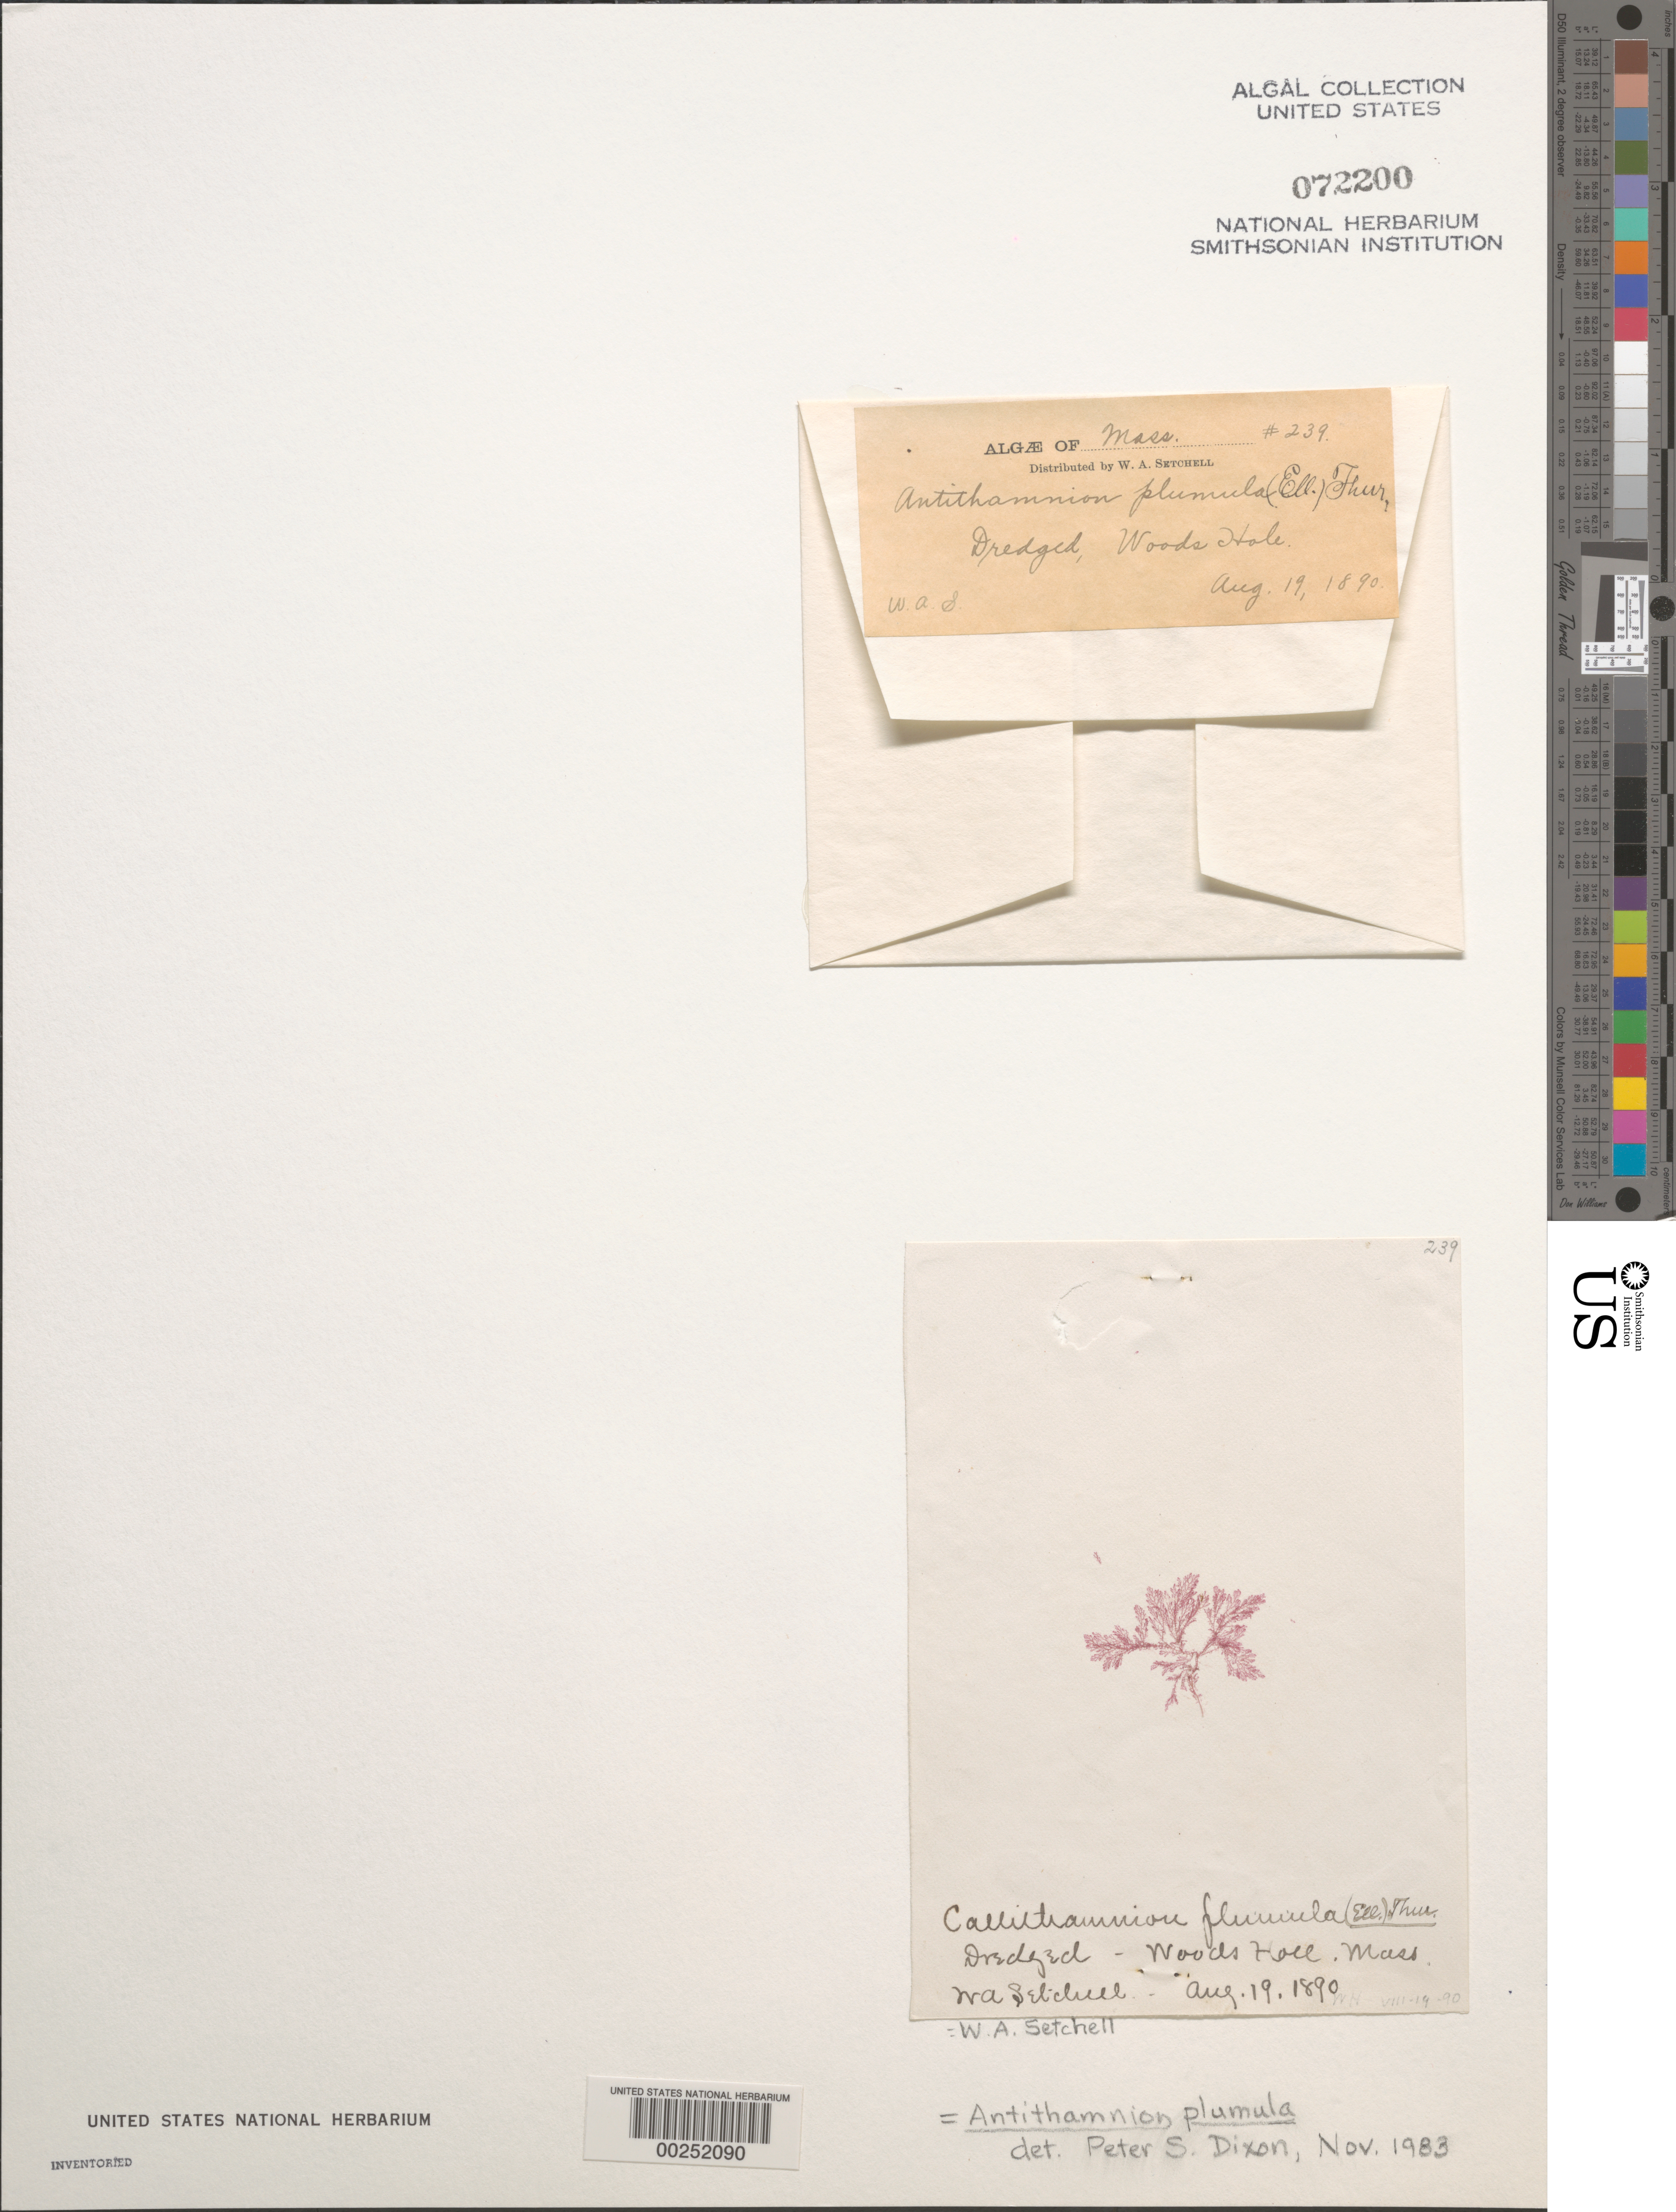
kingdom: Plantae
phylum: Rhodophyta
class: Florideophyceae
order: Ceramiales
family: Ceramiaceae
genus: Pterothamnion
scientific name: Pterothamnion plumula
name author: (J. Ellis) Näg.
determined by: Algae name updating Project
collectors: W. Setchell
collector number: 239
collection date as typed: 19 Aug 1890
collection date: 1890-08-19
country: United States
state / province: Massachusetts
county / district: Barnstable County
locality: Woods Hole (Woods Holl)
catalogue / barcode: US 72200